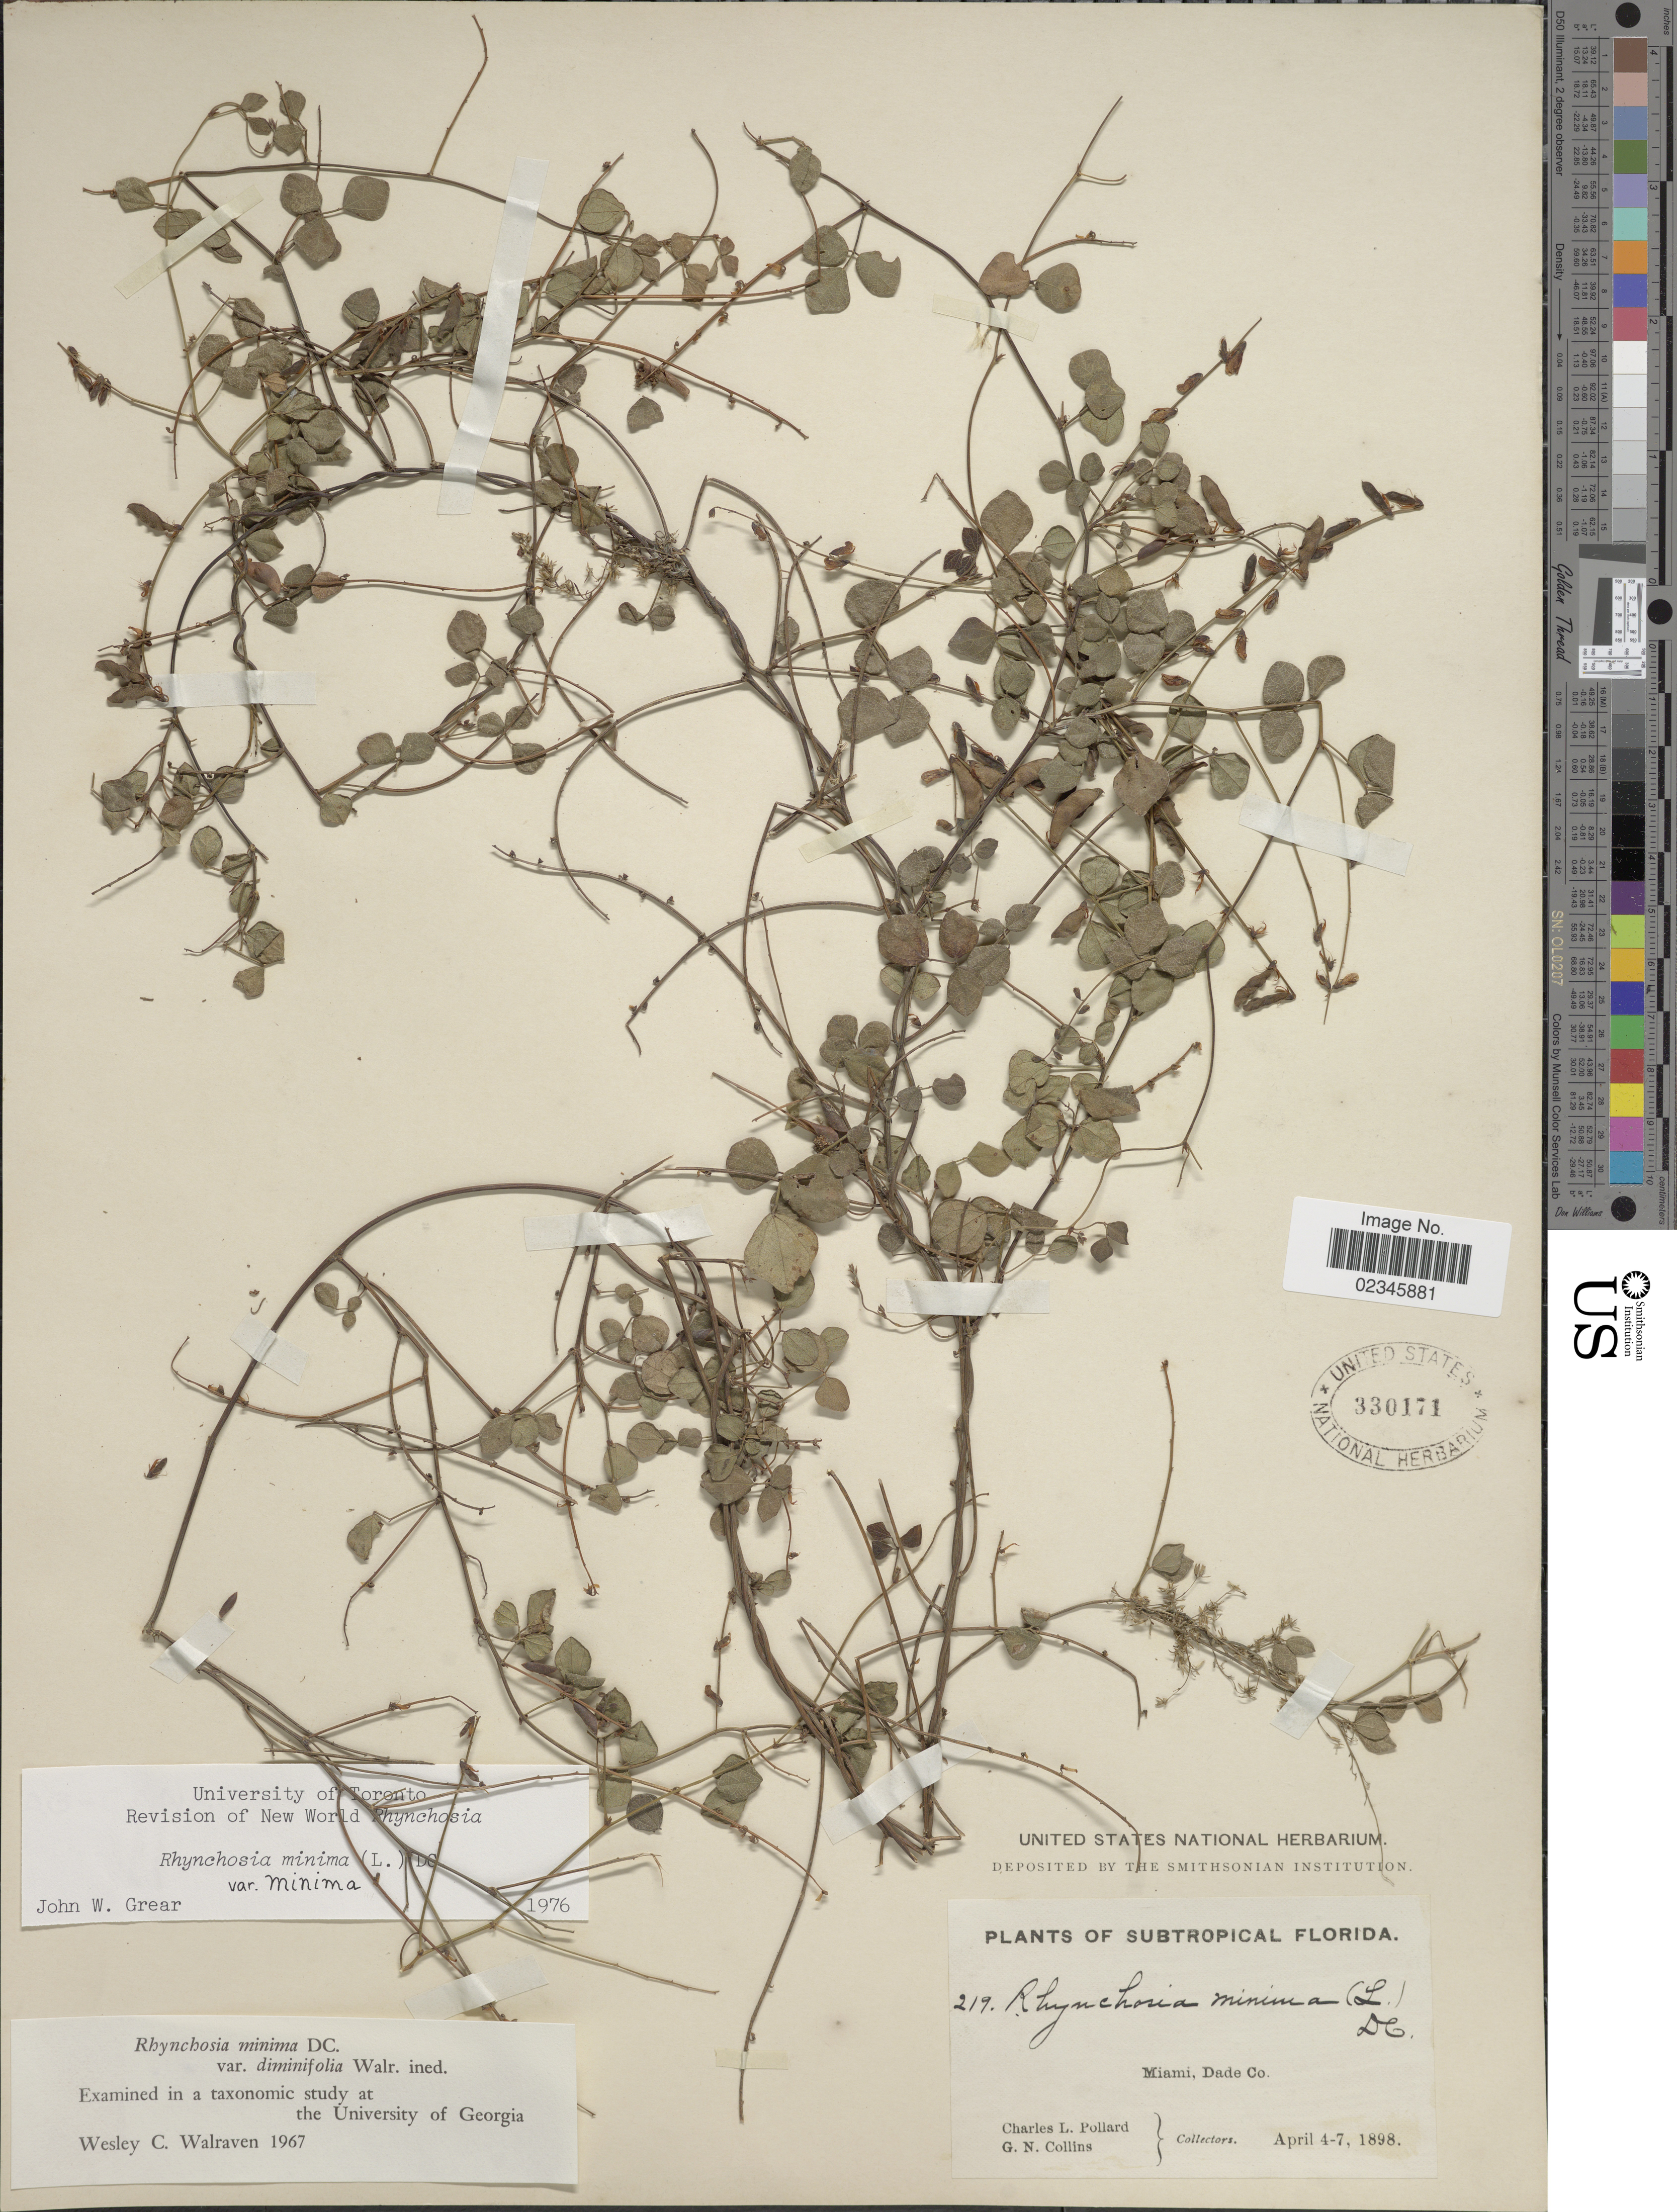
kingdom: Plantae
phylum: Tracheophyta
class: Magnoliopsida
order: Fabales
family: Fabaceae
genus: Rhynchosia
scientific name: Rhynchosia minima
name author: (L.) DC.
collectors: C. L. Pollard & G. Collins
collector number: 219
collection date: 1898-04-04/1898-04-07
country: United States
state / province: Florida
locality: Subtropical Florida, Miami, Dade Co.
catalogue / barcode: US 330171